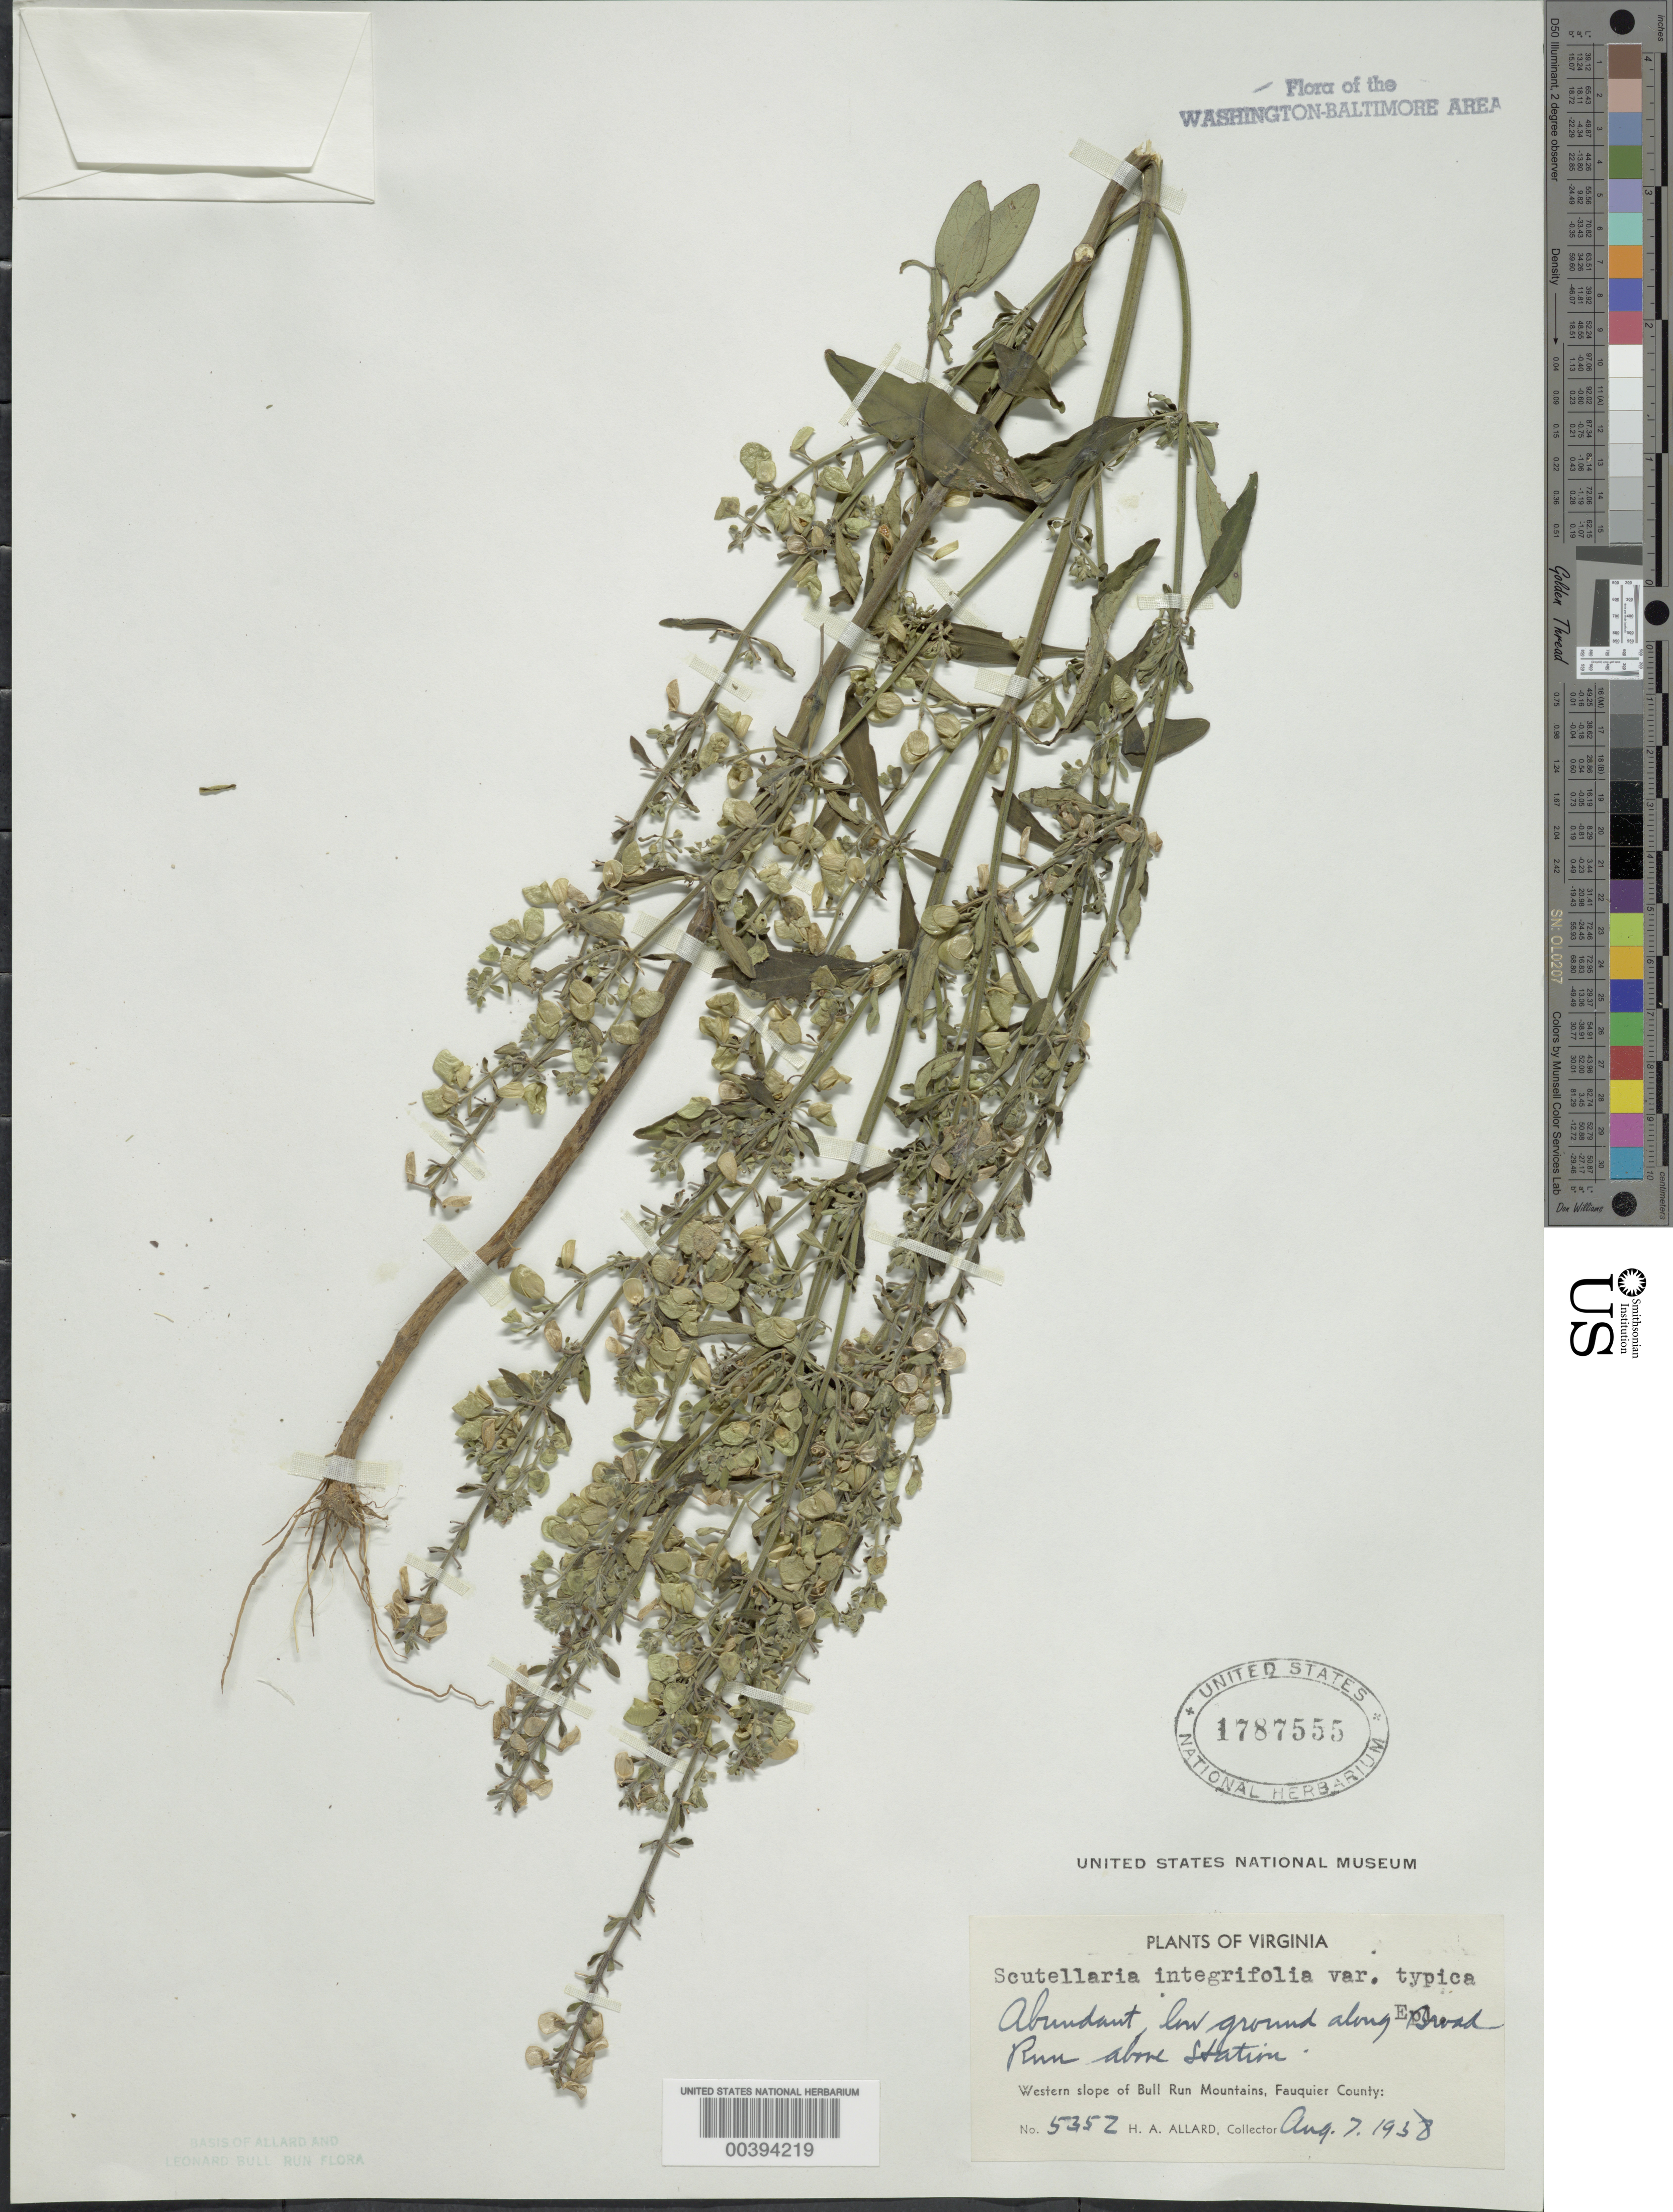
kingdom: Plantae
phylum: Tracheophyta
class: Magnoliopsida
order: Lamiales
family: Lamiaceae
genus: Scutellaria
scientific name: Scutellaria integrifolia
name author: L.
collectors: H. A. Allard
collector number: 5352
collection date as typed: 07 Aug 1938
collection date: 1938-08-07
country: United States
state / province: Virginia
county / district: Fauquier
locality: Broad Run near Station western slope of Bull Run Mts.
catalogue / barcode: US 1787555